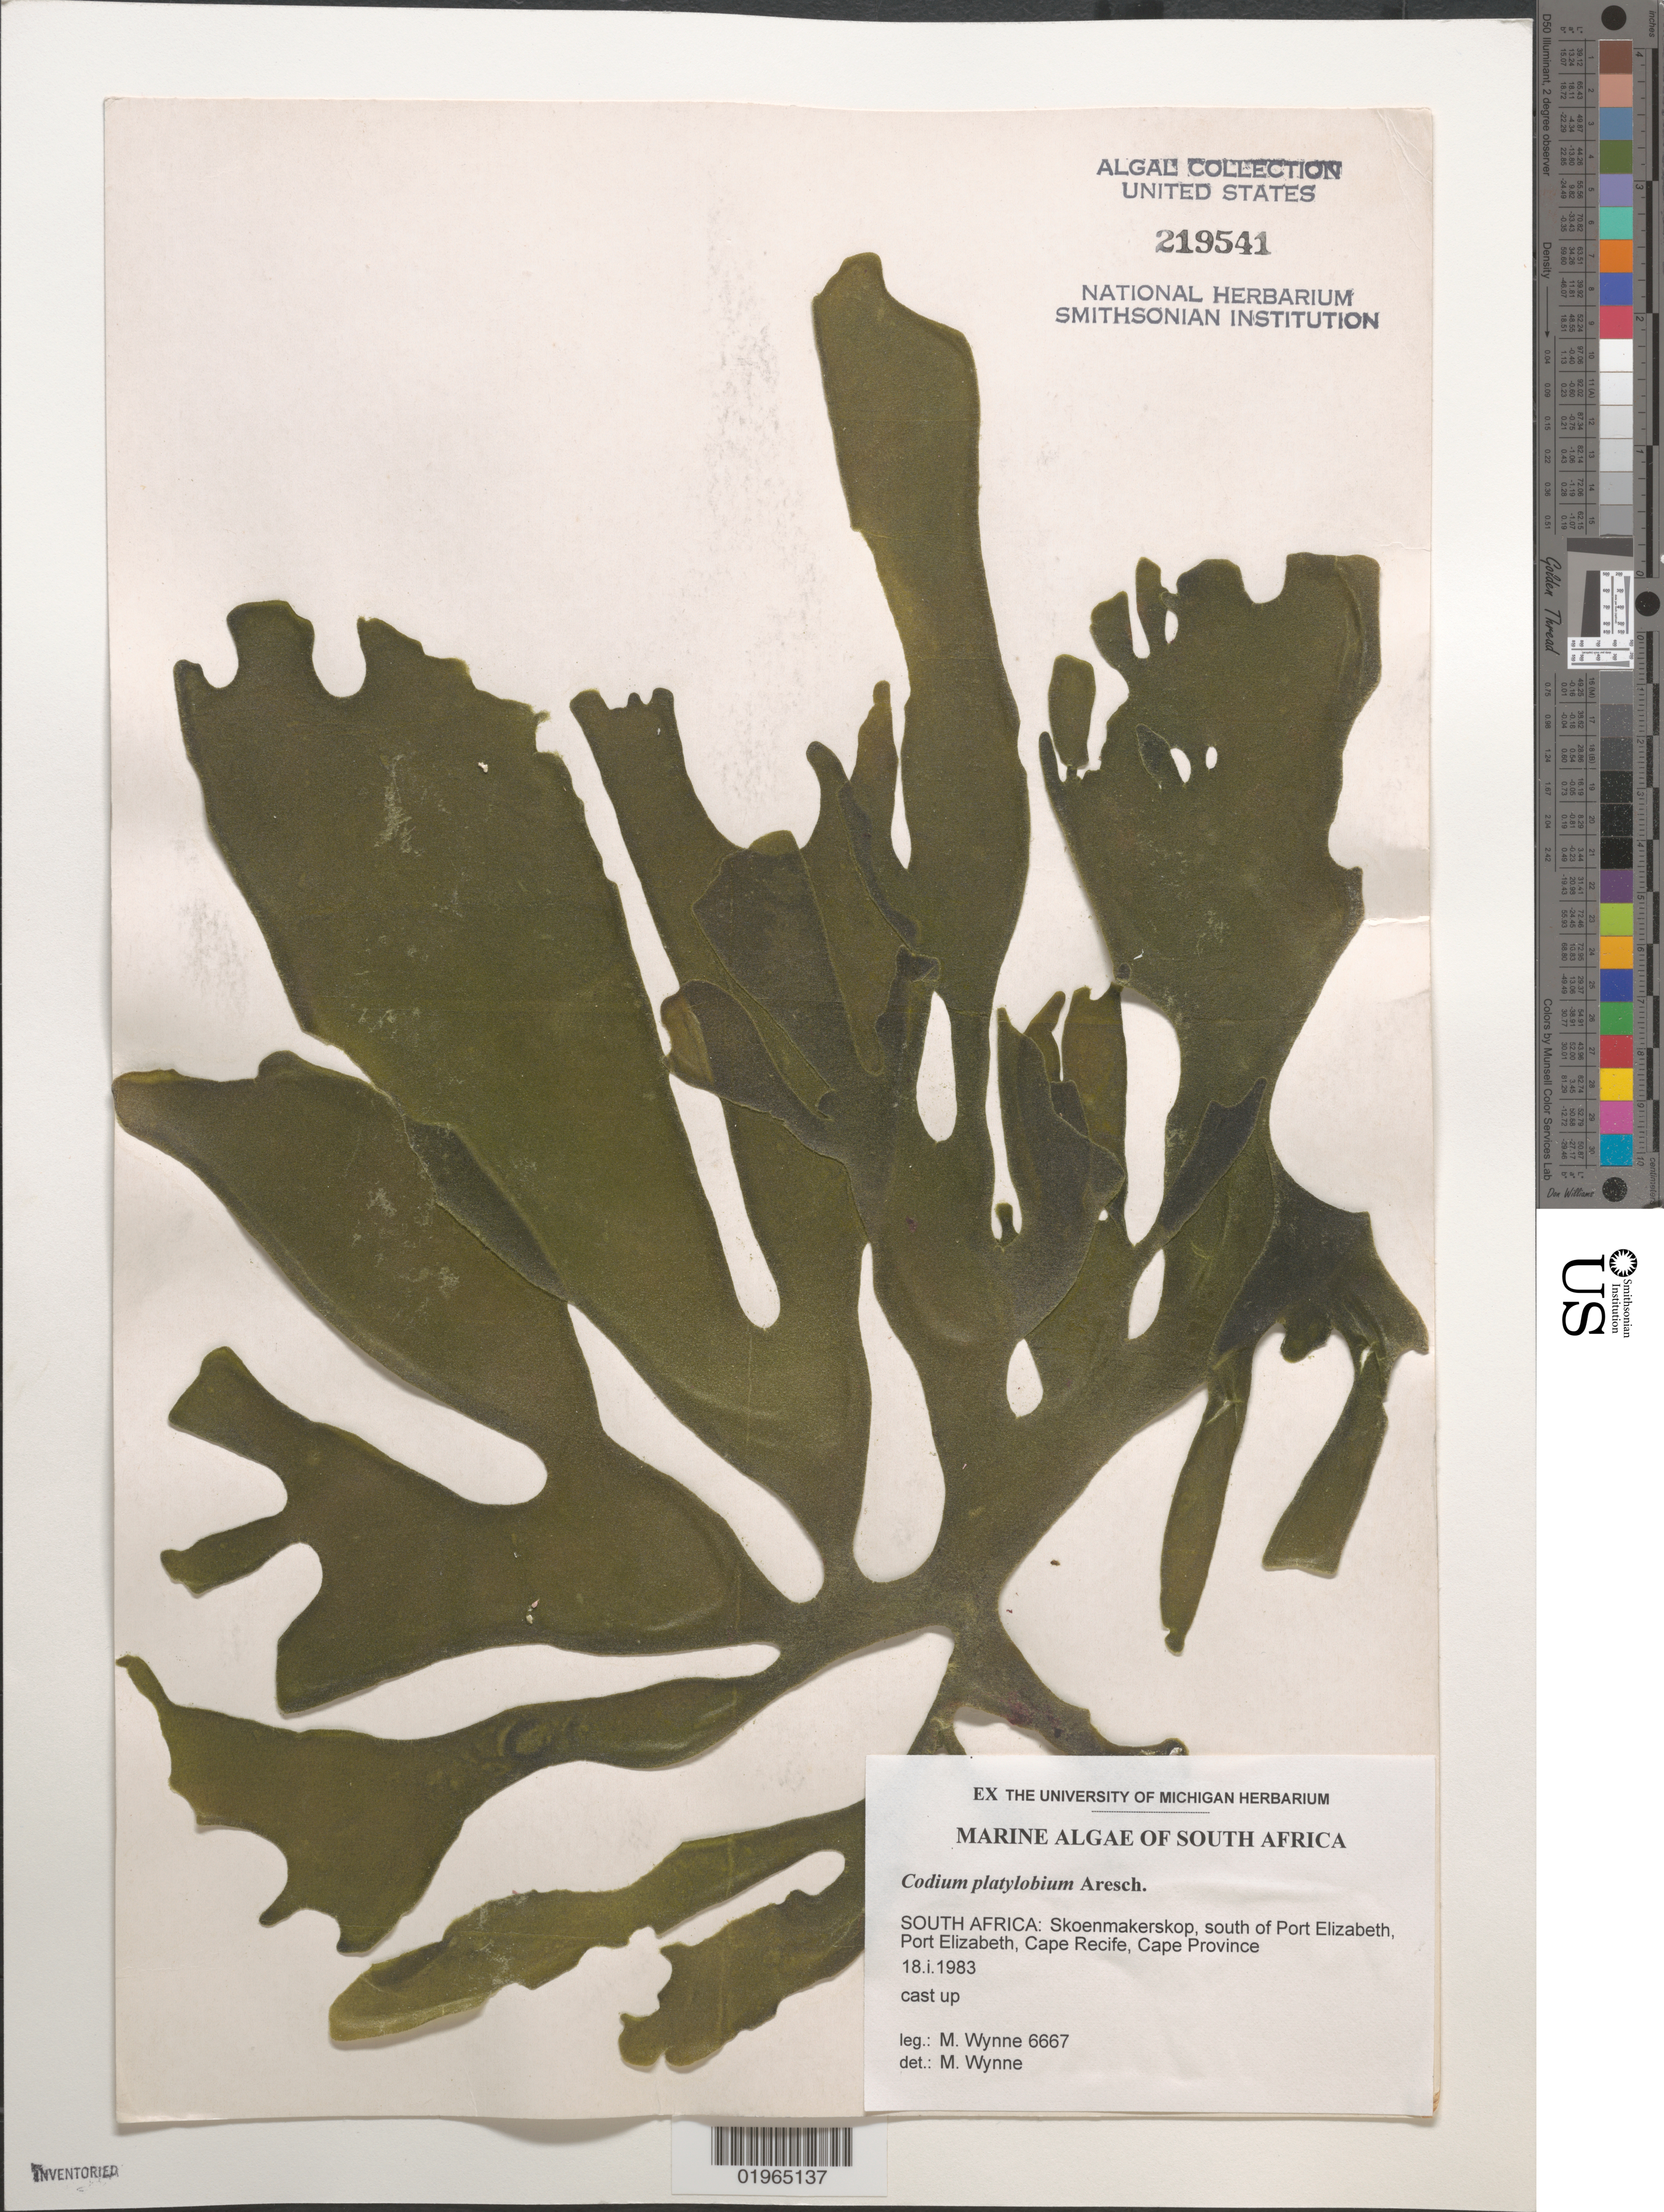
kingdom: Plantae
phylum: Chlorophyta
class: Ulvophyceae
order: Bryopsidales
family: Codiaceae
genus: Codium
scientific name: Codium platylobium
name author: Aresch.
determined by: Wynne, M. J.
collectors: M.J. Wynne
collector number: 6667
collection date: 1983-01-18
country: South Africa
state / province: Eastern Cape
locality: Skoenmakerskop, south of Port Elizabeth, Cape Recife.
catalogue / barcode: US 219541